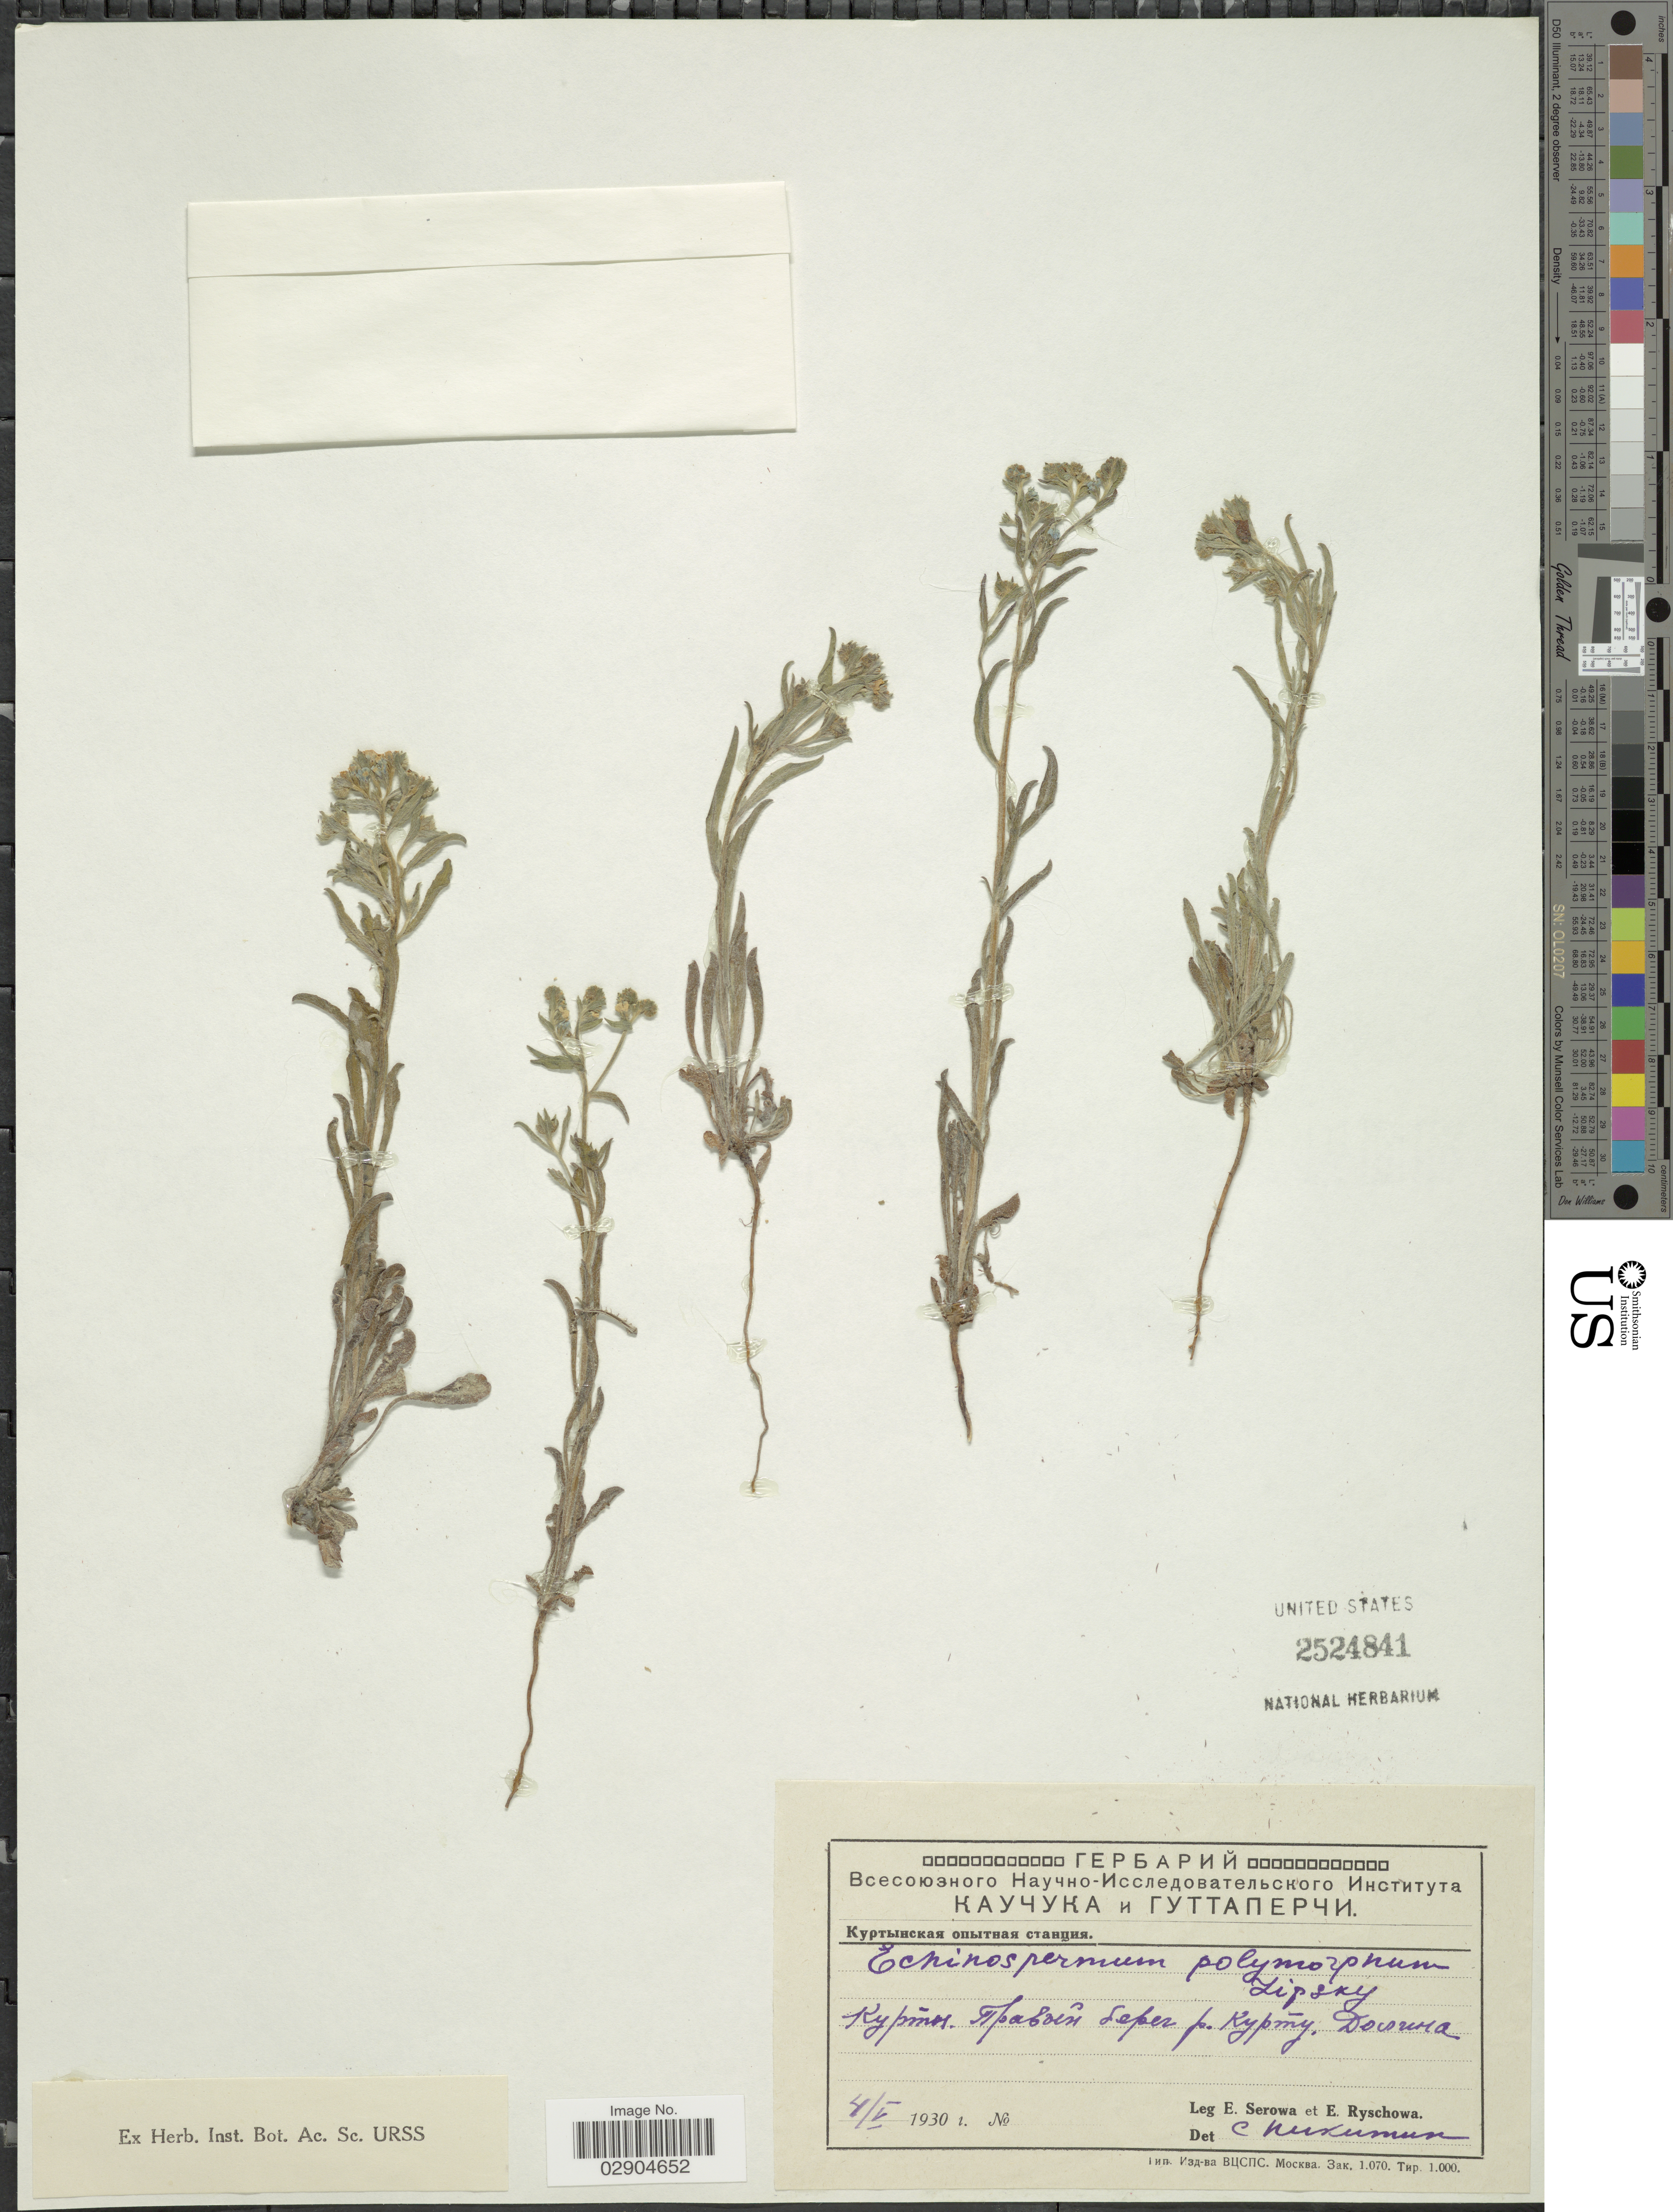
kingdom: Plantae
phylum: Tracheophyta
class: Magnoliopsida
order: Boraginales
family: Boraginaceae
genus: Lappula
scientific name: Lappula polymorphum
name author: (Schrenk) Gürke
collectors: E. Serowa & E. Ryschowa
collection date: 1930-05-04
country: Kazakhstan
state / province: Almaty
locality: left shore of River Kurty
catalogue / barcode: US 2524841